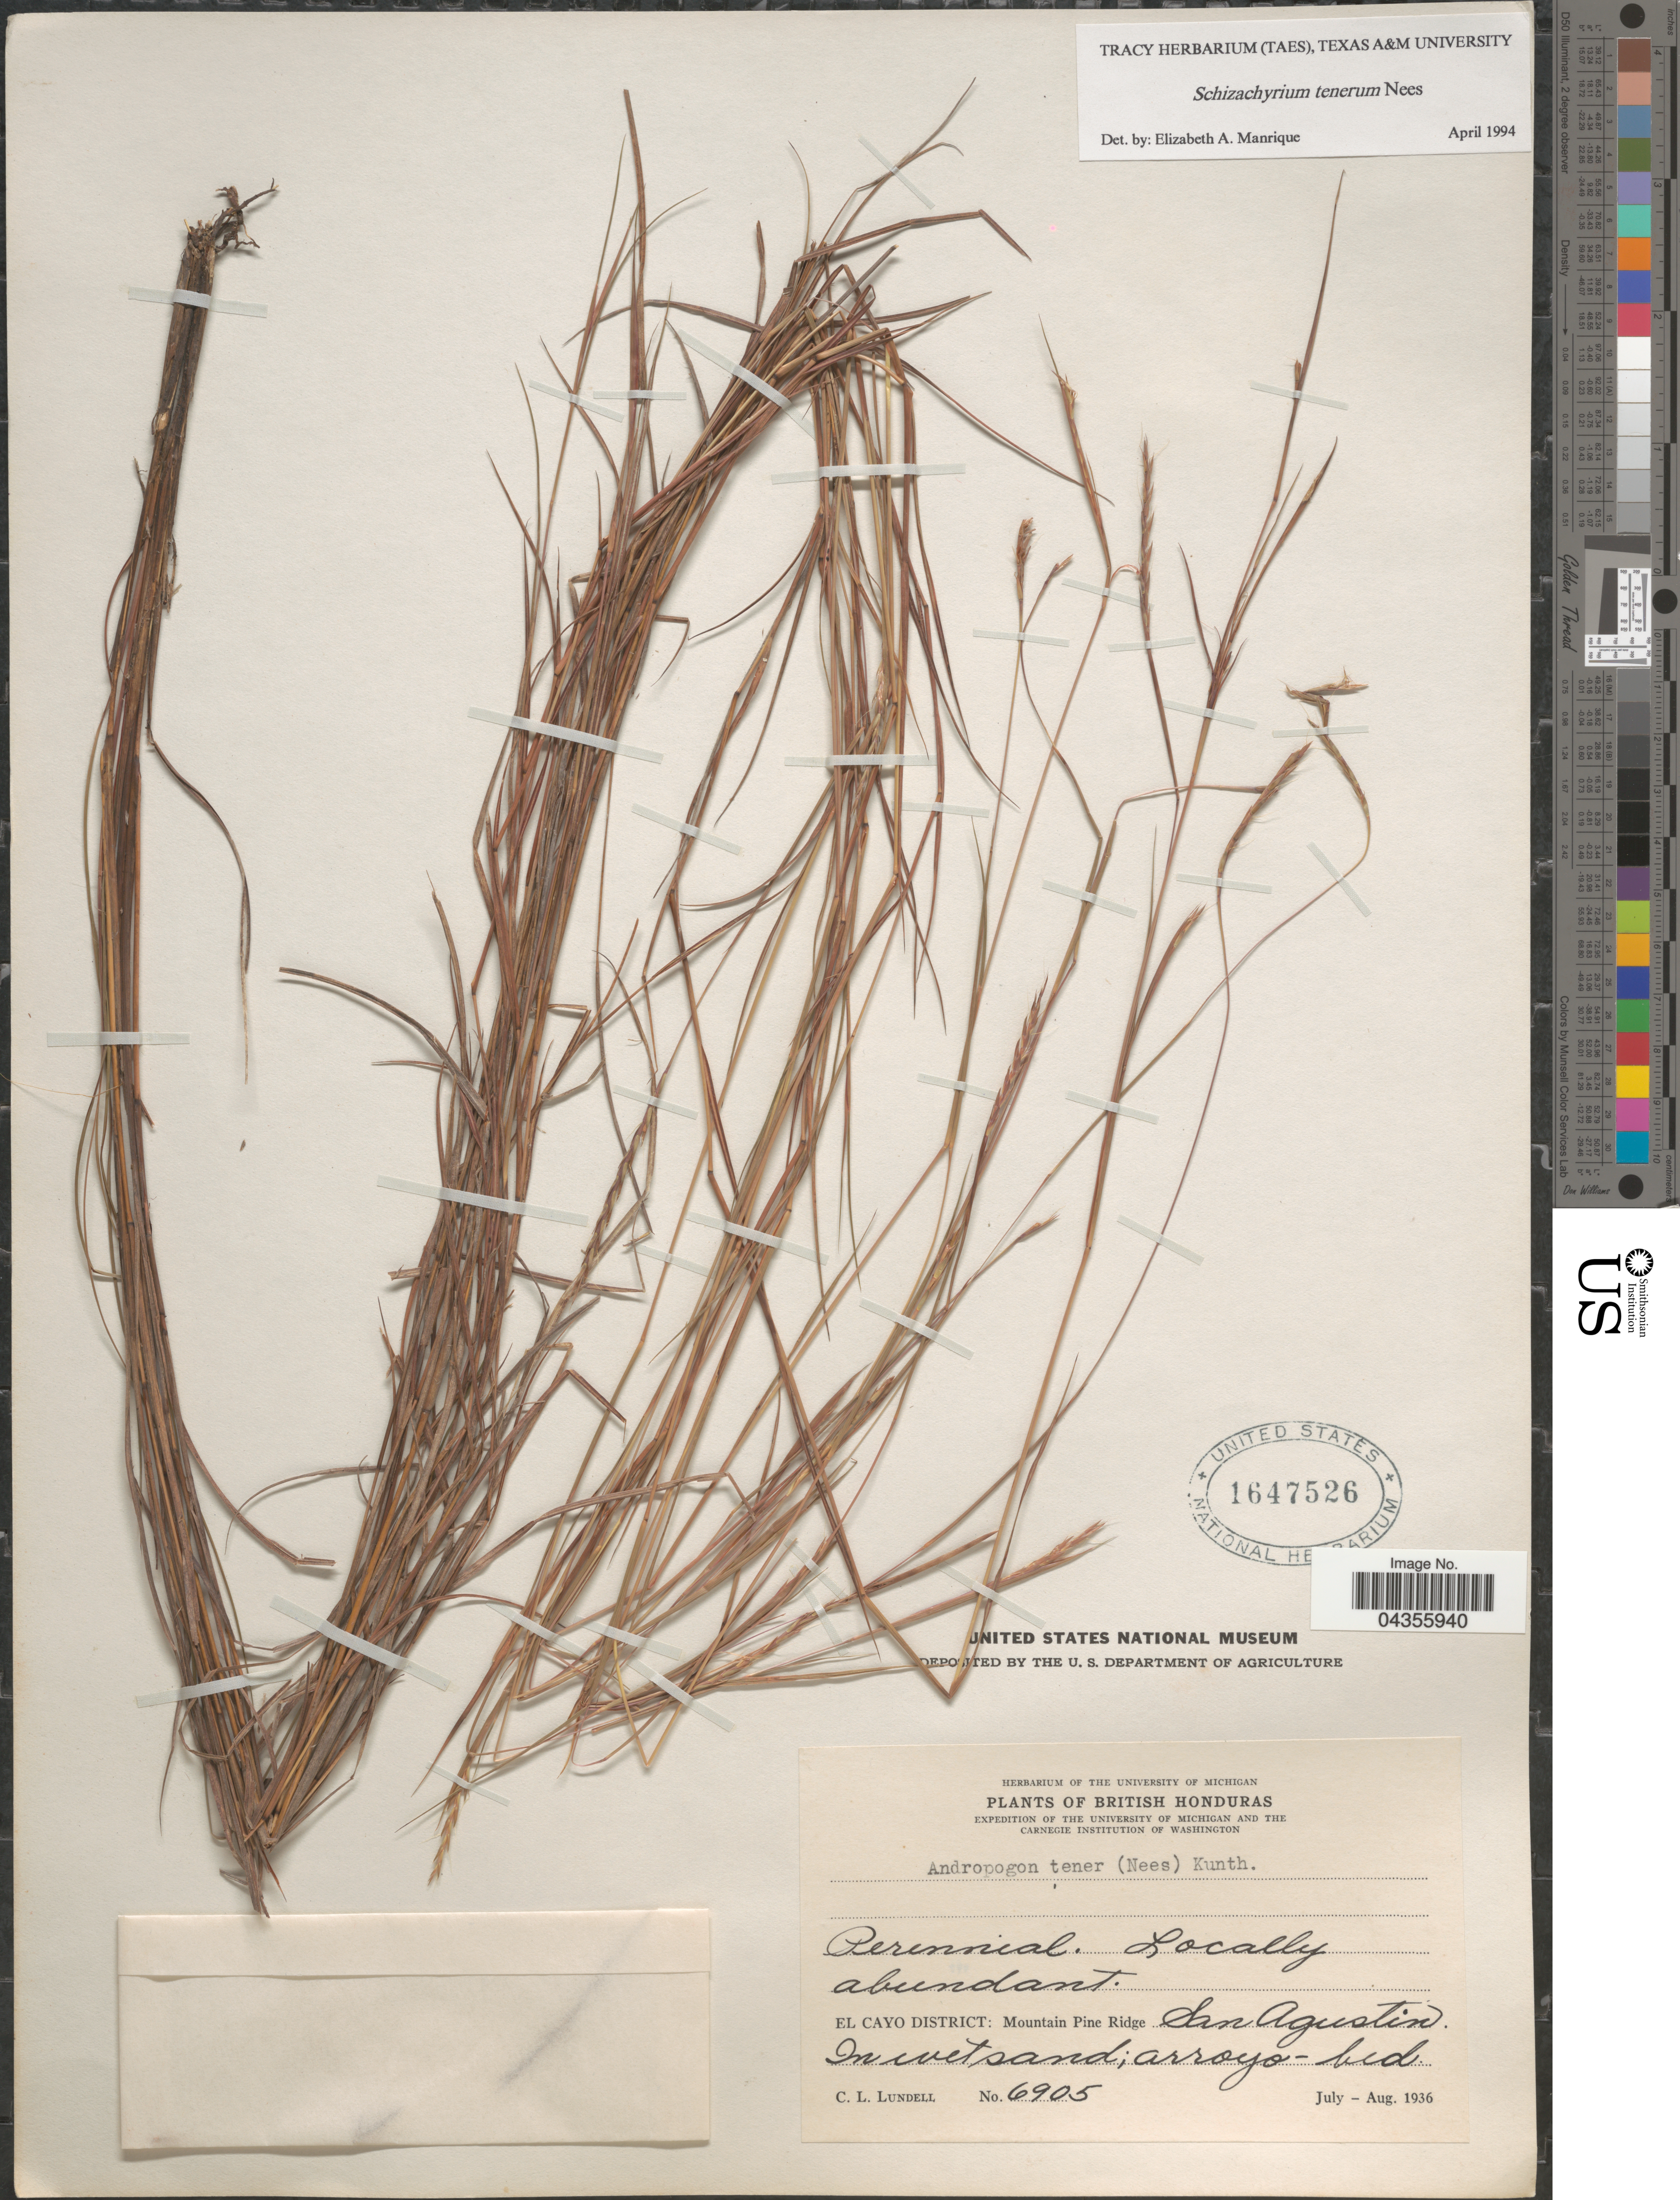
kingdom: Plantae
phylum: Tracheophyta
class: Liliopsida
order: Poales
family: Poaceae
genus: Schizachyrium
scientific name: Schizachyrium tenerum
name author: Nees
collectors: C. L. Lundell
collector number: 6905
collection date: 1936-07/1936-08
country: Belize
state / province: Cayo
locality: British Honduras. Expedition of the University of Michigan and the Carnegie Institution of Washington. El Cayo District: Mountain Pine Ridge. San Agustin.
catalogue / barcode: US 1647526